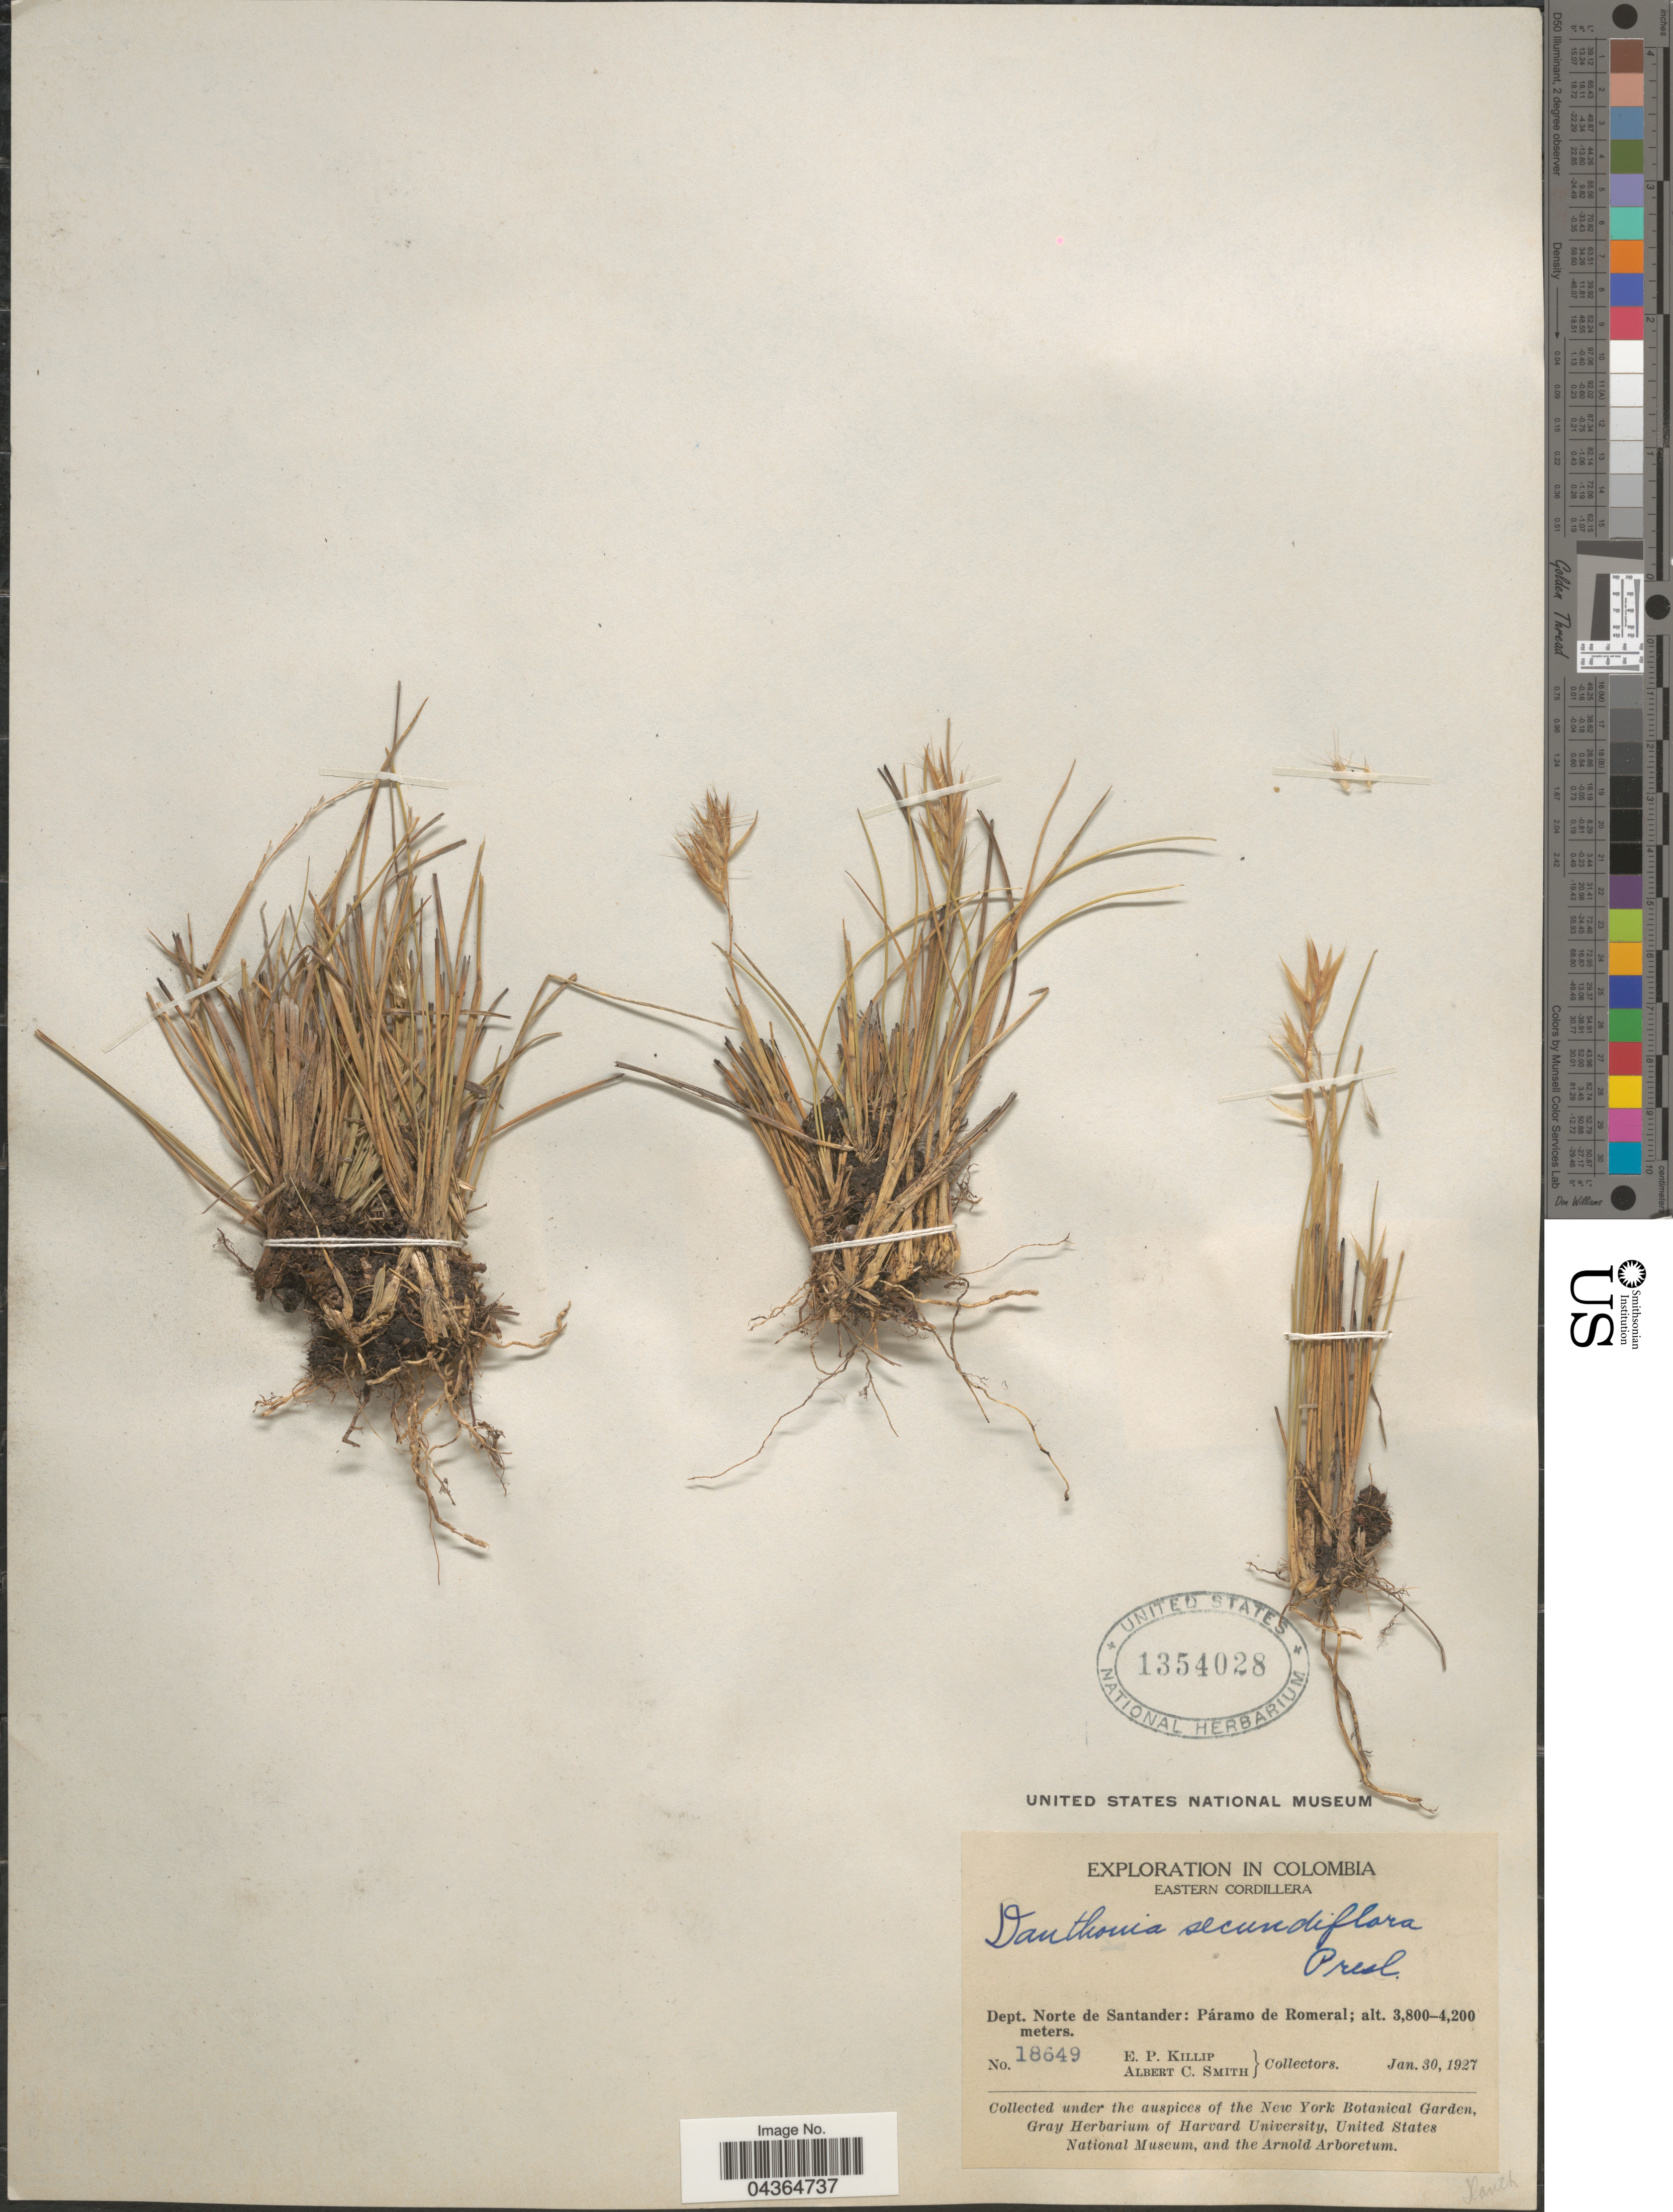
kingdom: Plantae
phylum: Tracheophyta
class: Liliopsida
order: Poales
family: Poaceae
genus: Danthonia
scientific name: Danthonia secundiflora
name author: J. Presl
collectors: E. P. Killip & A. C. Smith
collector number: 18649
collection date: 1927-01-30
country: Colombia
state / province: Norte de Santander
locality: Exploration in Colombia. Eastern Cordillera. Dept. Norte de Santander: Páramo de Romeral.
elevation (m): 3800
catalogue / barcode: US 1354028